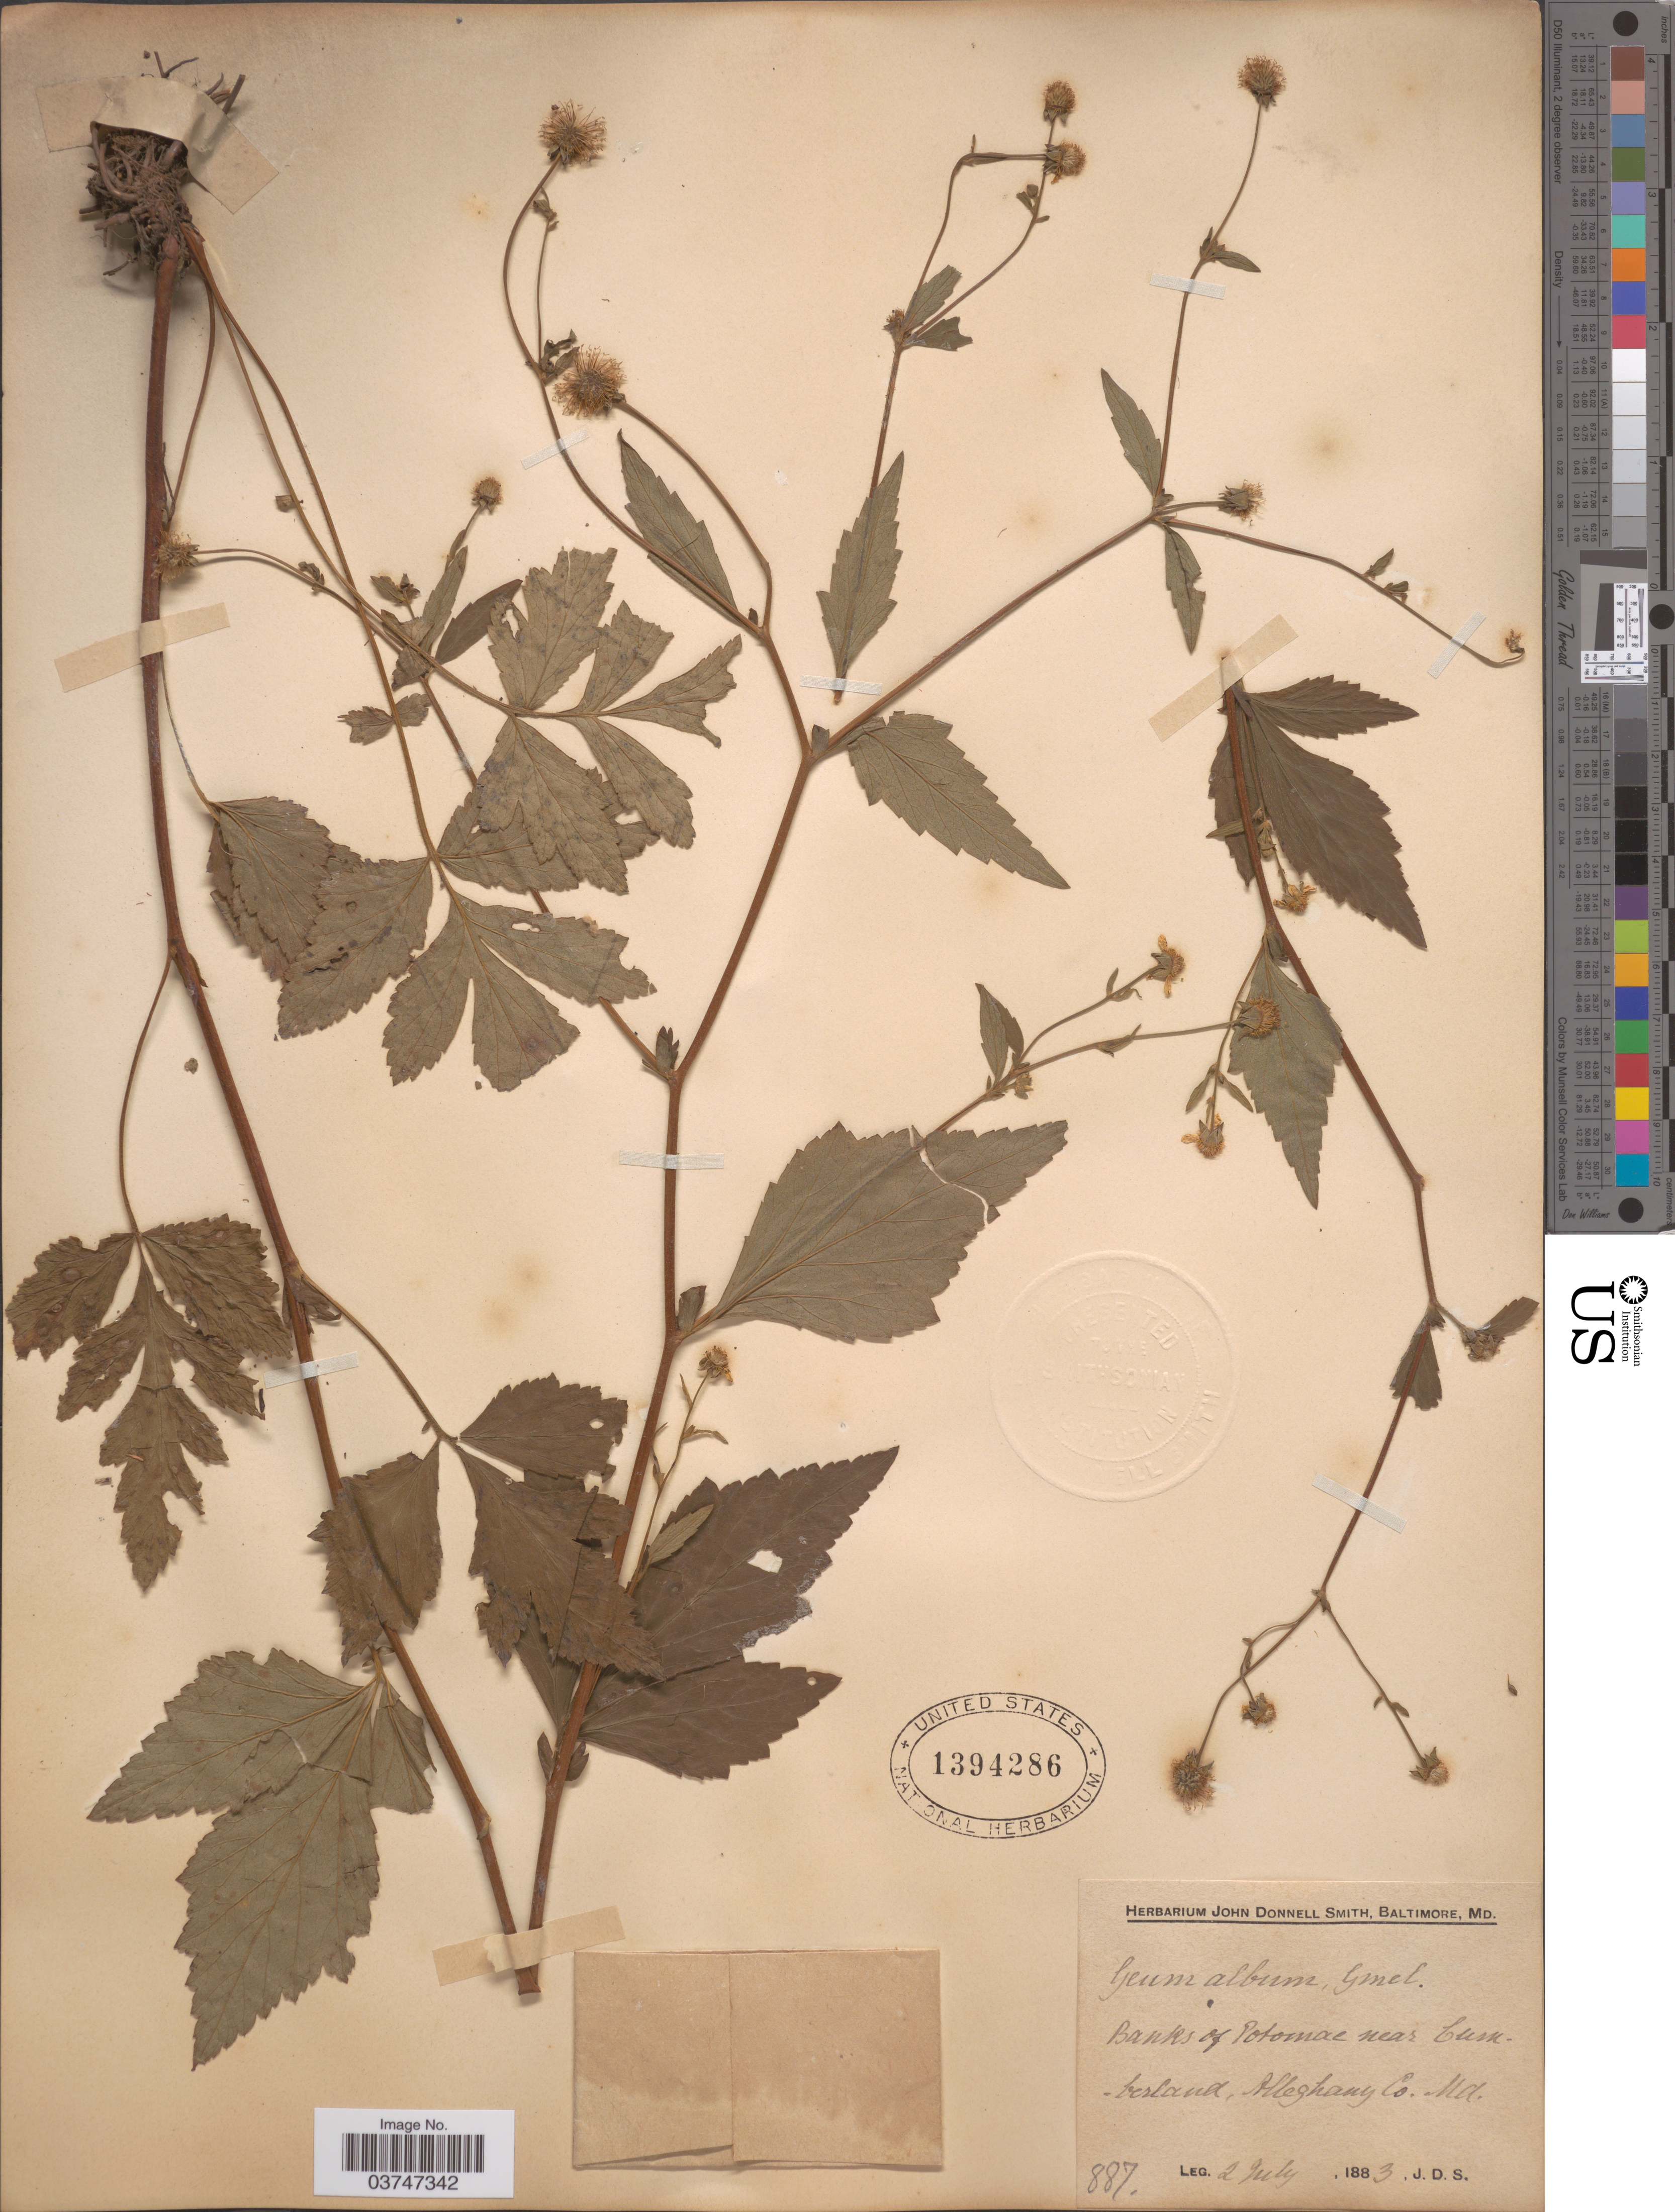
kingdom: Plantae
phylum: Tracheophyta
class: Magnoliopsida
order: Rosales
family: Rosaceae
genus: Geum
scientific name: Geum canadense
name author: Jacq.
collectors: J. Donnell Smith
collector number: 887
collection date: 1883-07-02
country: United States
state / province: Maryland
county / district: Allegany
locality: Banks of Potomac near Cumberland, Alleghany Co.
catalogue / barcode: US 1394286